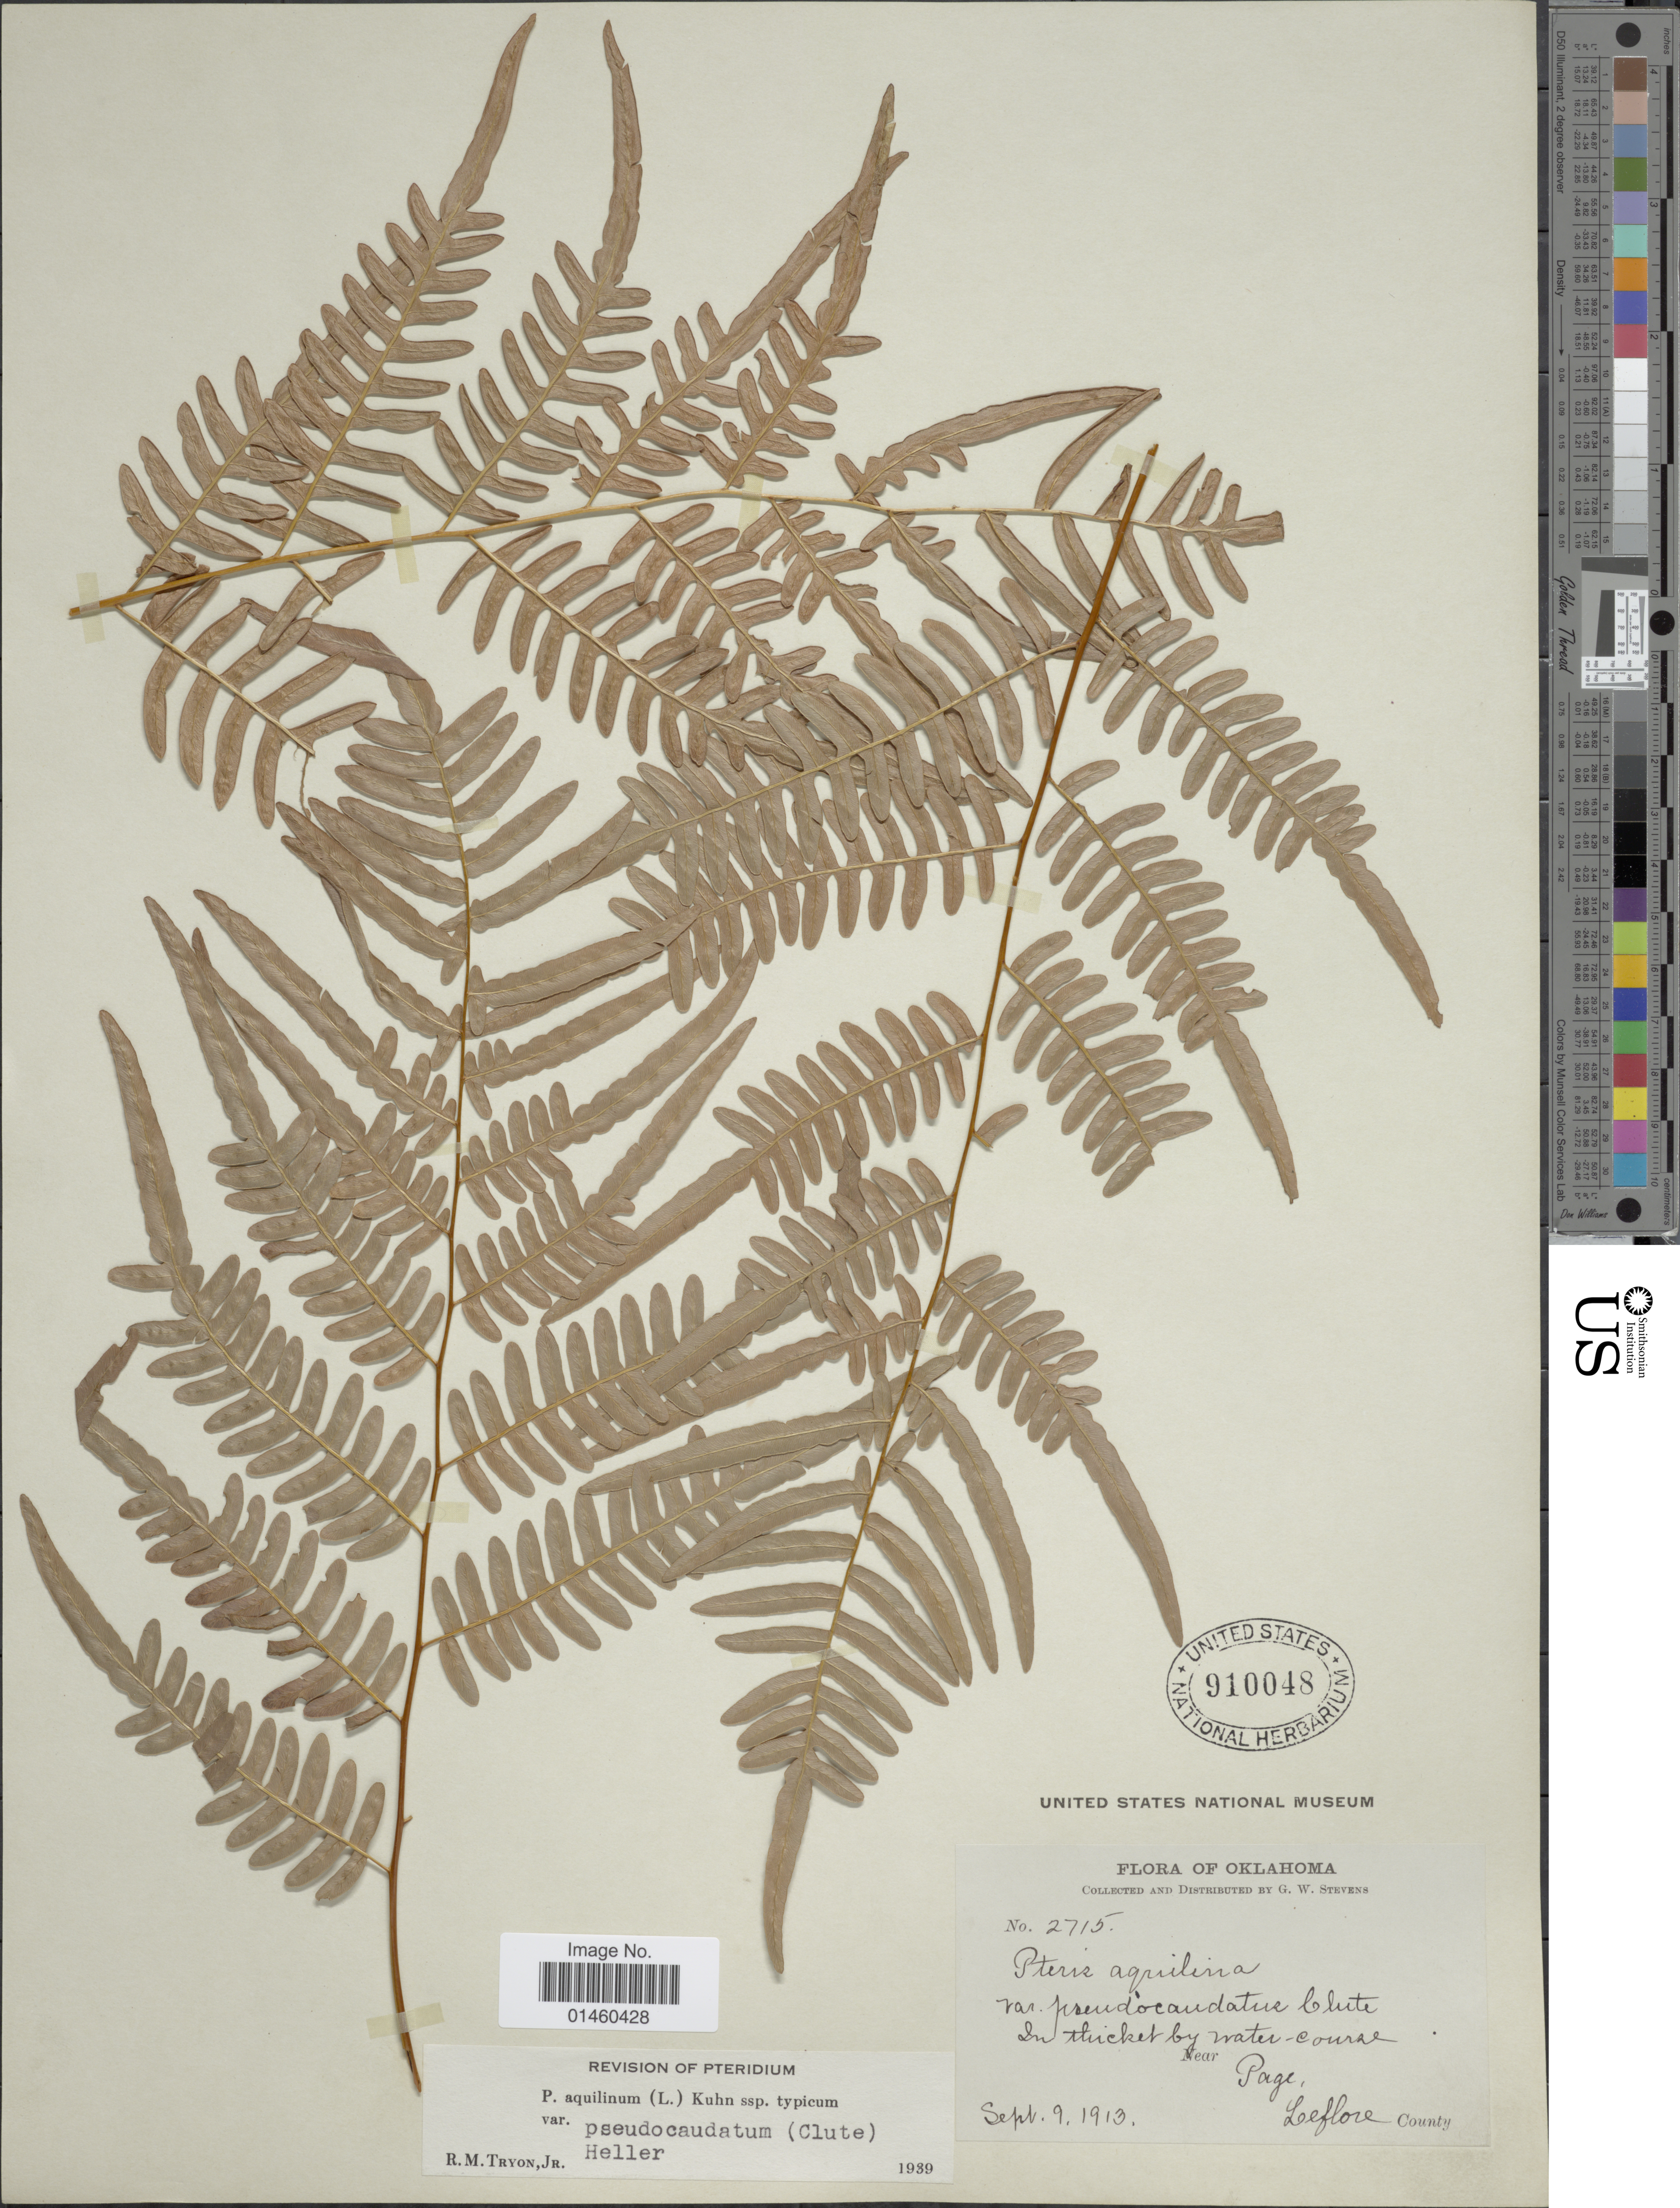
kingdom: Plantae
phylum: Tracheophyta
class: Polypodiopsida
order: Polypodiales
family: Dennstaedtiaceae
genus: Pteridium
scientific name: Pteridium aquilinum var. pseudocaudatum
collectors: G. W. Stevens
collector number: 2715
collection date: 1913-09-09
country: United States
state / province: Oklahoma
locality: In thicket by water-course, Near Page, Leflore County.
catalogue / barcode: US 910048